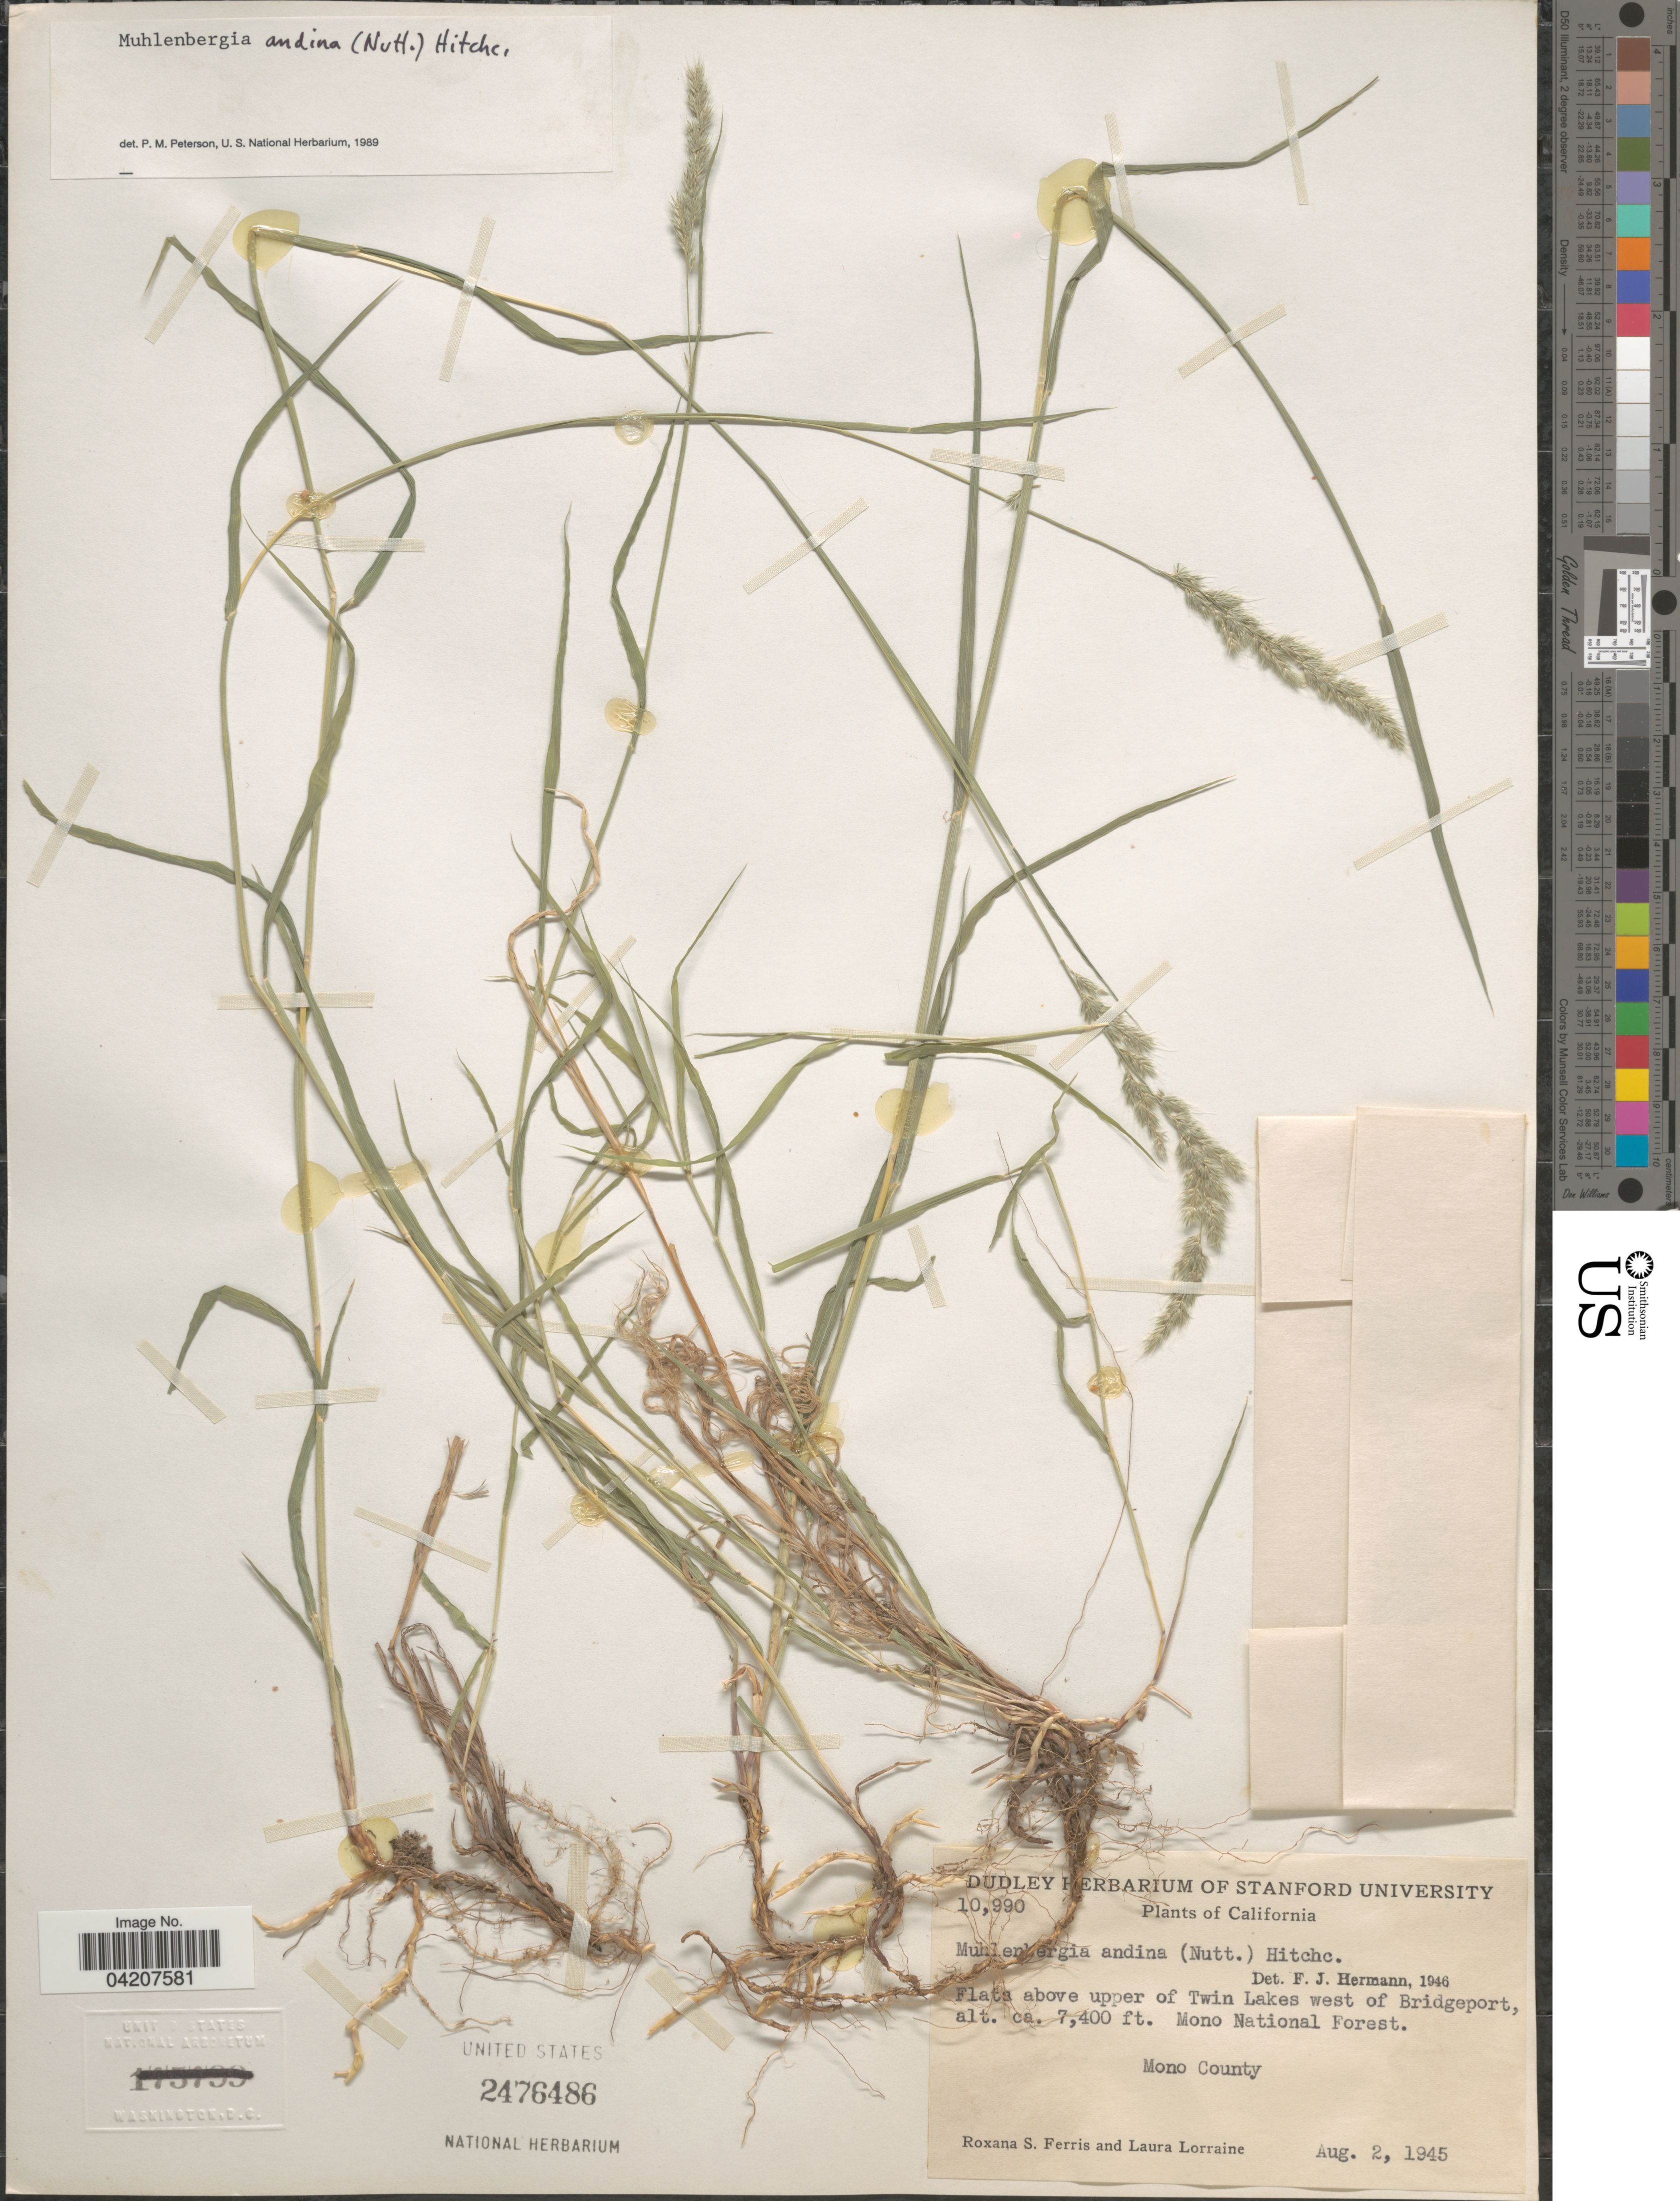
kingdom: Plantae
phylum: Tracheophyta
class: Liliopsida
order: Poales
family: Poaceae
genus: Muhlenbergia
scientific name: Muhlenbergia andina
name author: (Nutt.) Hitchc.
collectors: R. S. Ferris & L. Lorraine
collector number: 10990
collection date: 1945-08-02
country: United States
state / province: California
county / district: Mono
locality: Flats above upper of Twin Lakes west of Bridgeport, Mono National Forest. Mono County.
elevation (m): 2256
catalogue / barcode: US 2476486